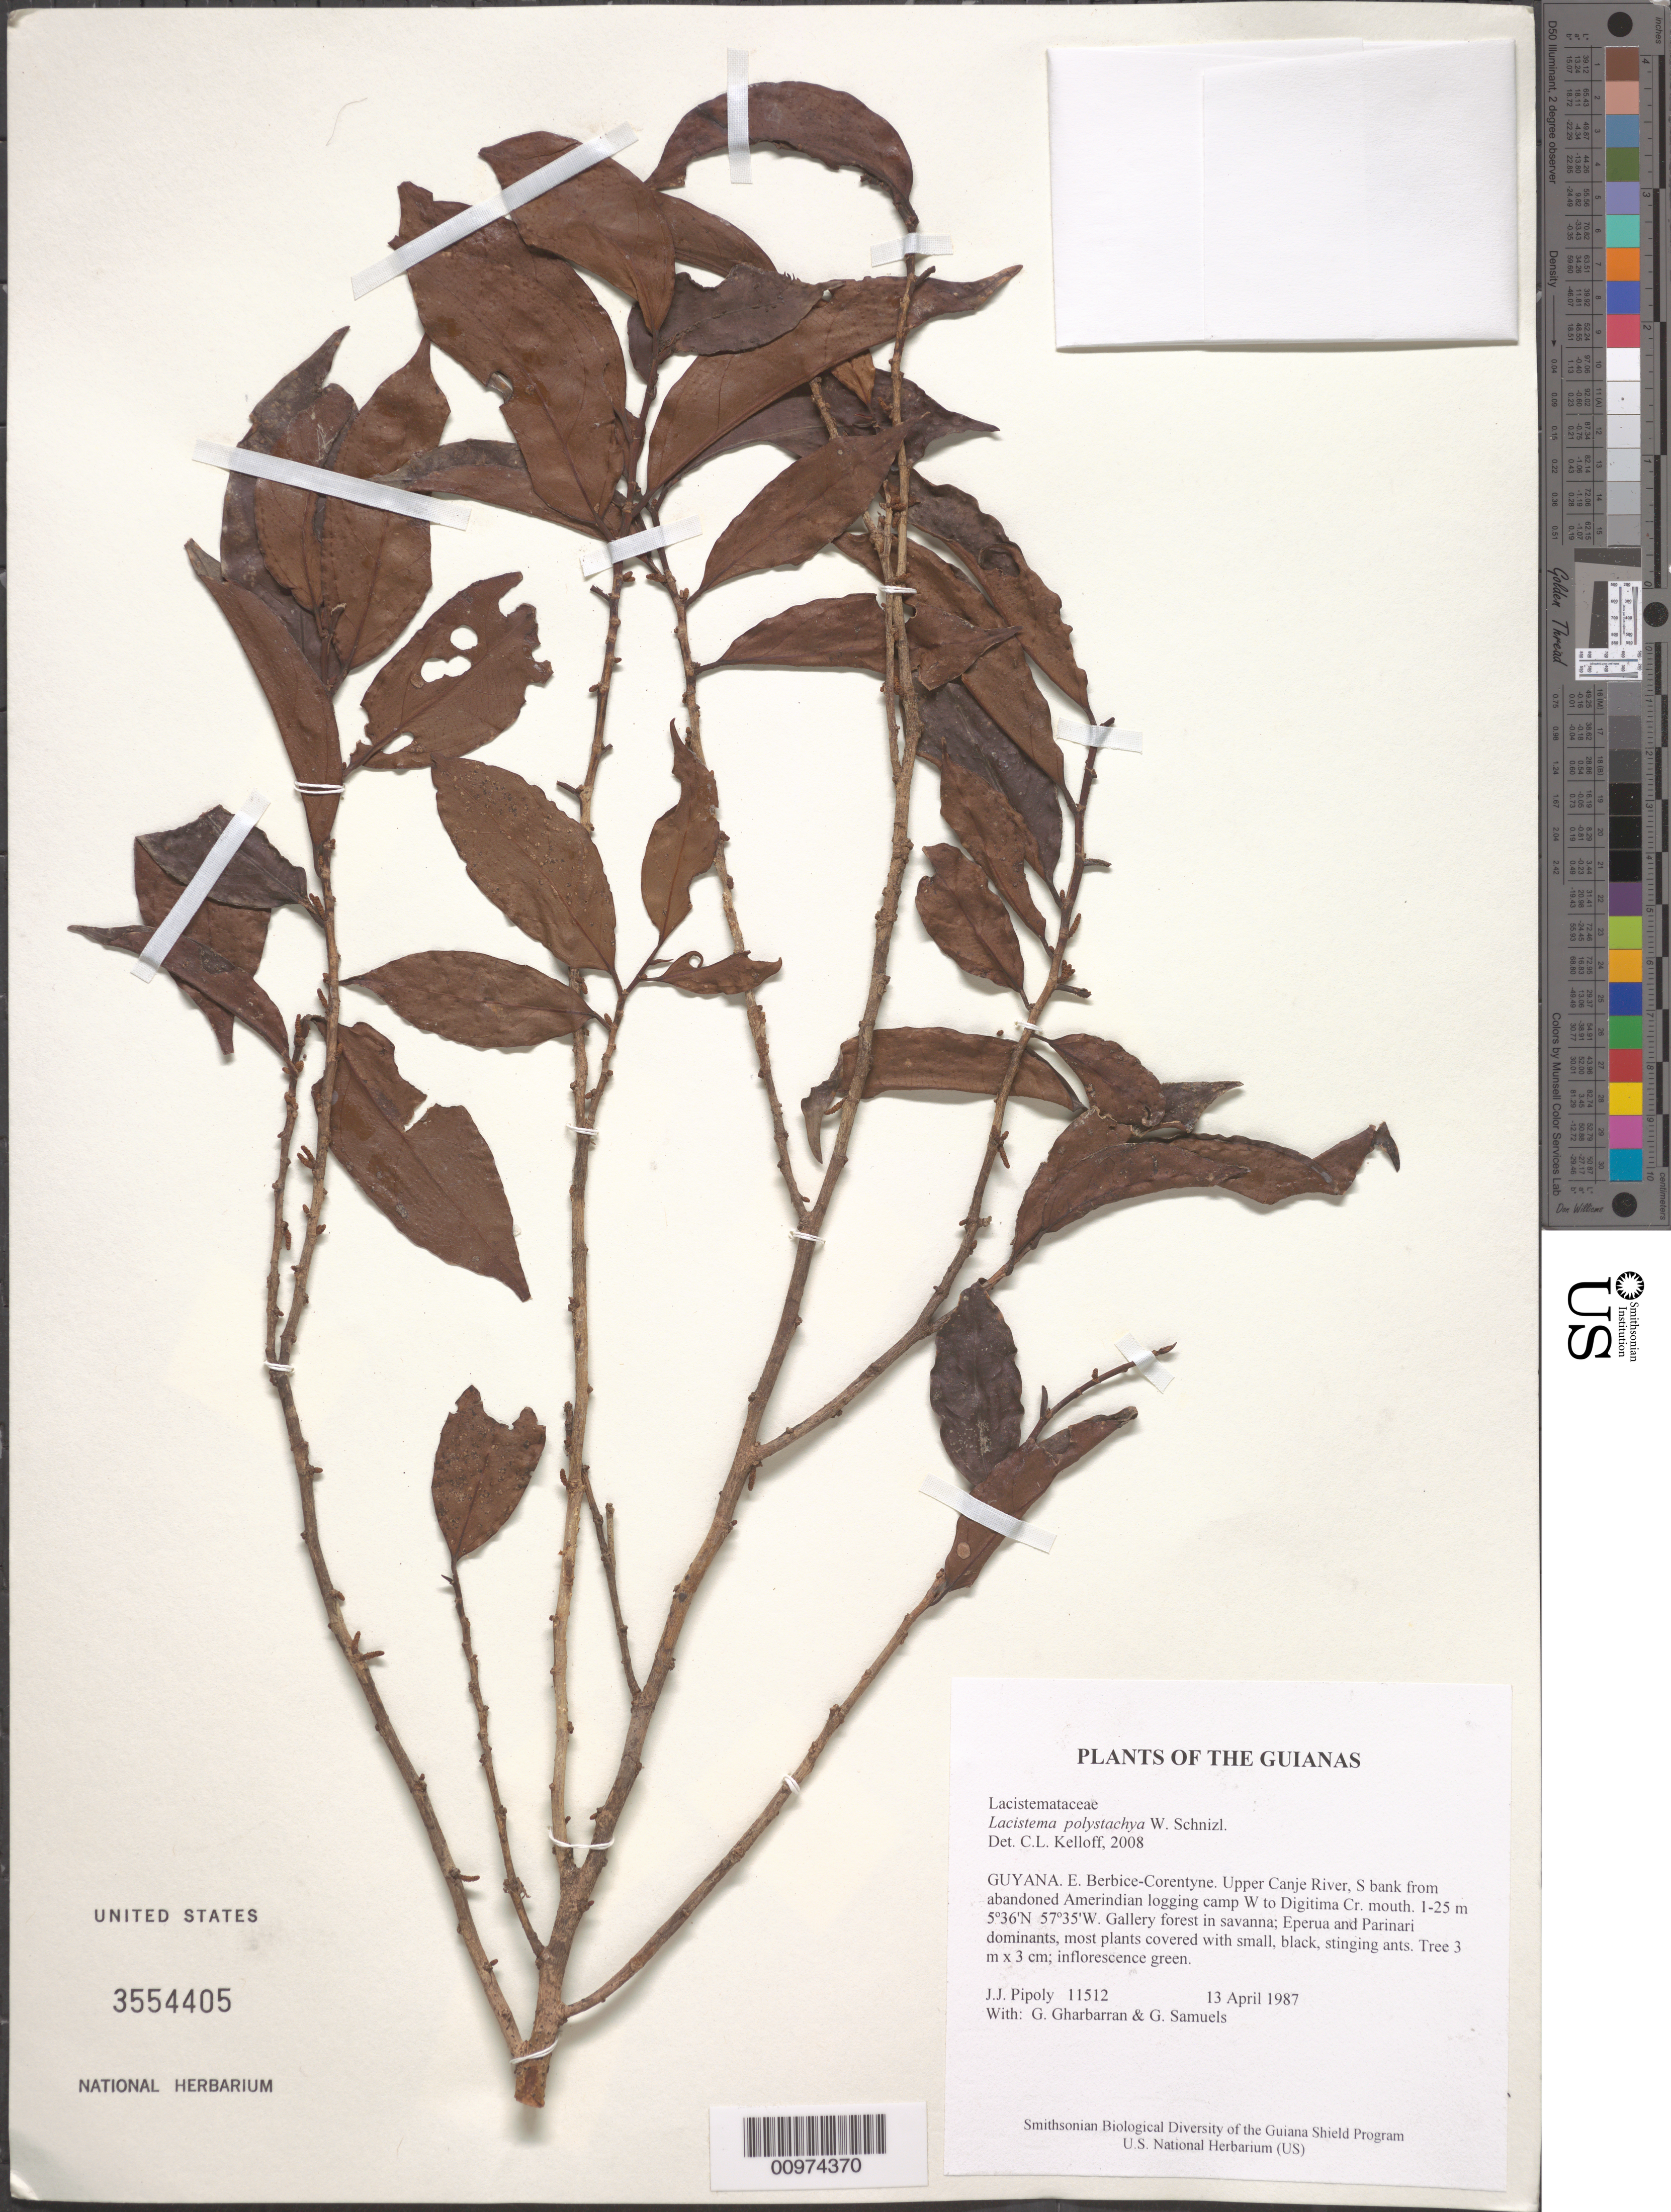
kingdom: Plantae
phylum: Tracheophyta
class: Magnoliopsida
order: Malpighiales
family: Lacistemataceae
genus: Lacistema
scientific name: Lacistema polystachyum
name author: Schnizl.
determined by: Kelloff, Carol L., (US), Smithsonian Institution - National Museum of Natural History (UNITED STATES)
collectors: J. J. Pipoly, G. Gharbarran & G. Samuels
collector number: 11512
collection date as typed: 13 April 1987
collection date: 1987-04-13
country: Guyana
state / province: E. Berbice-Corentyne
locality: Upper Canje River, S bank from abandoned Amerindian logging camp W to Digitima Cr. mouth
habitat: Gallery forest in savanna; Eperua and Parinari dominants, most plants covered with small, black, stinging ants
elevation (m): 1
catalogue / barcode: US 3554405